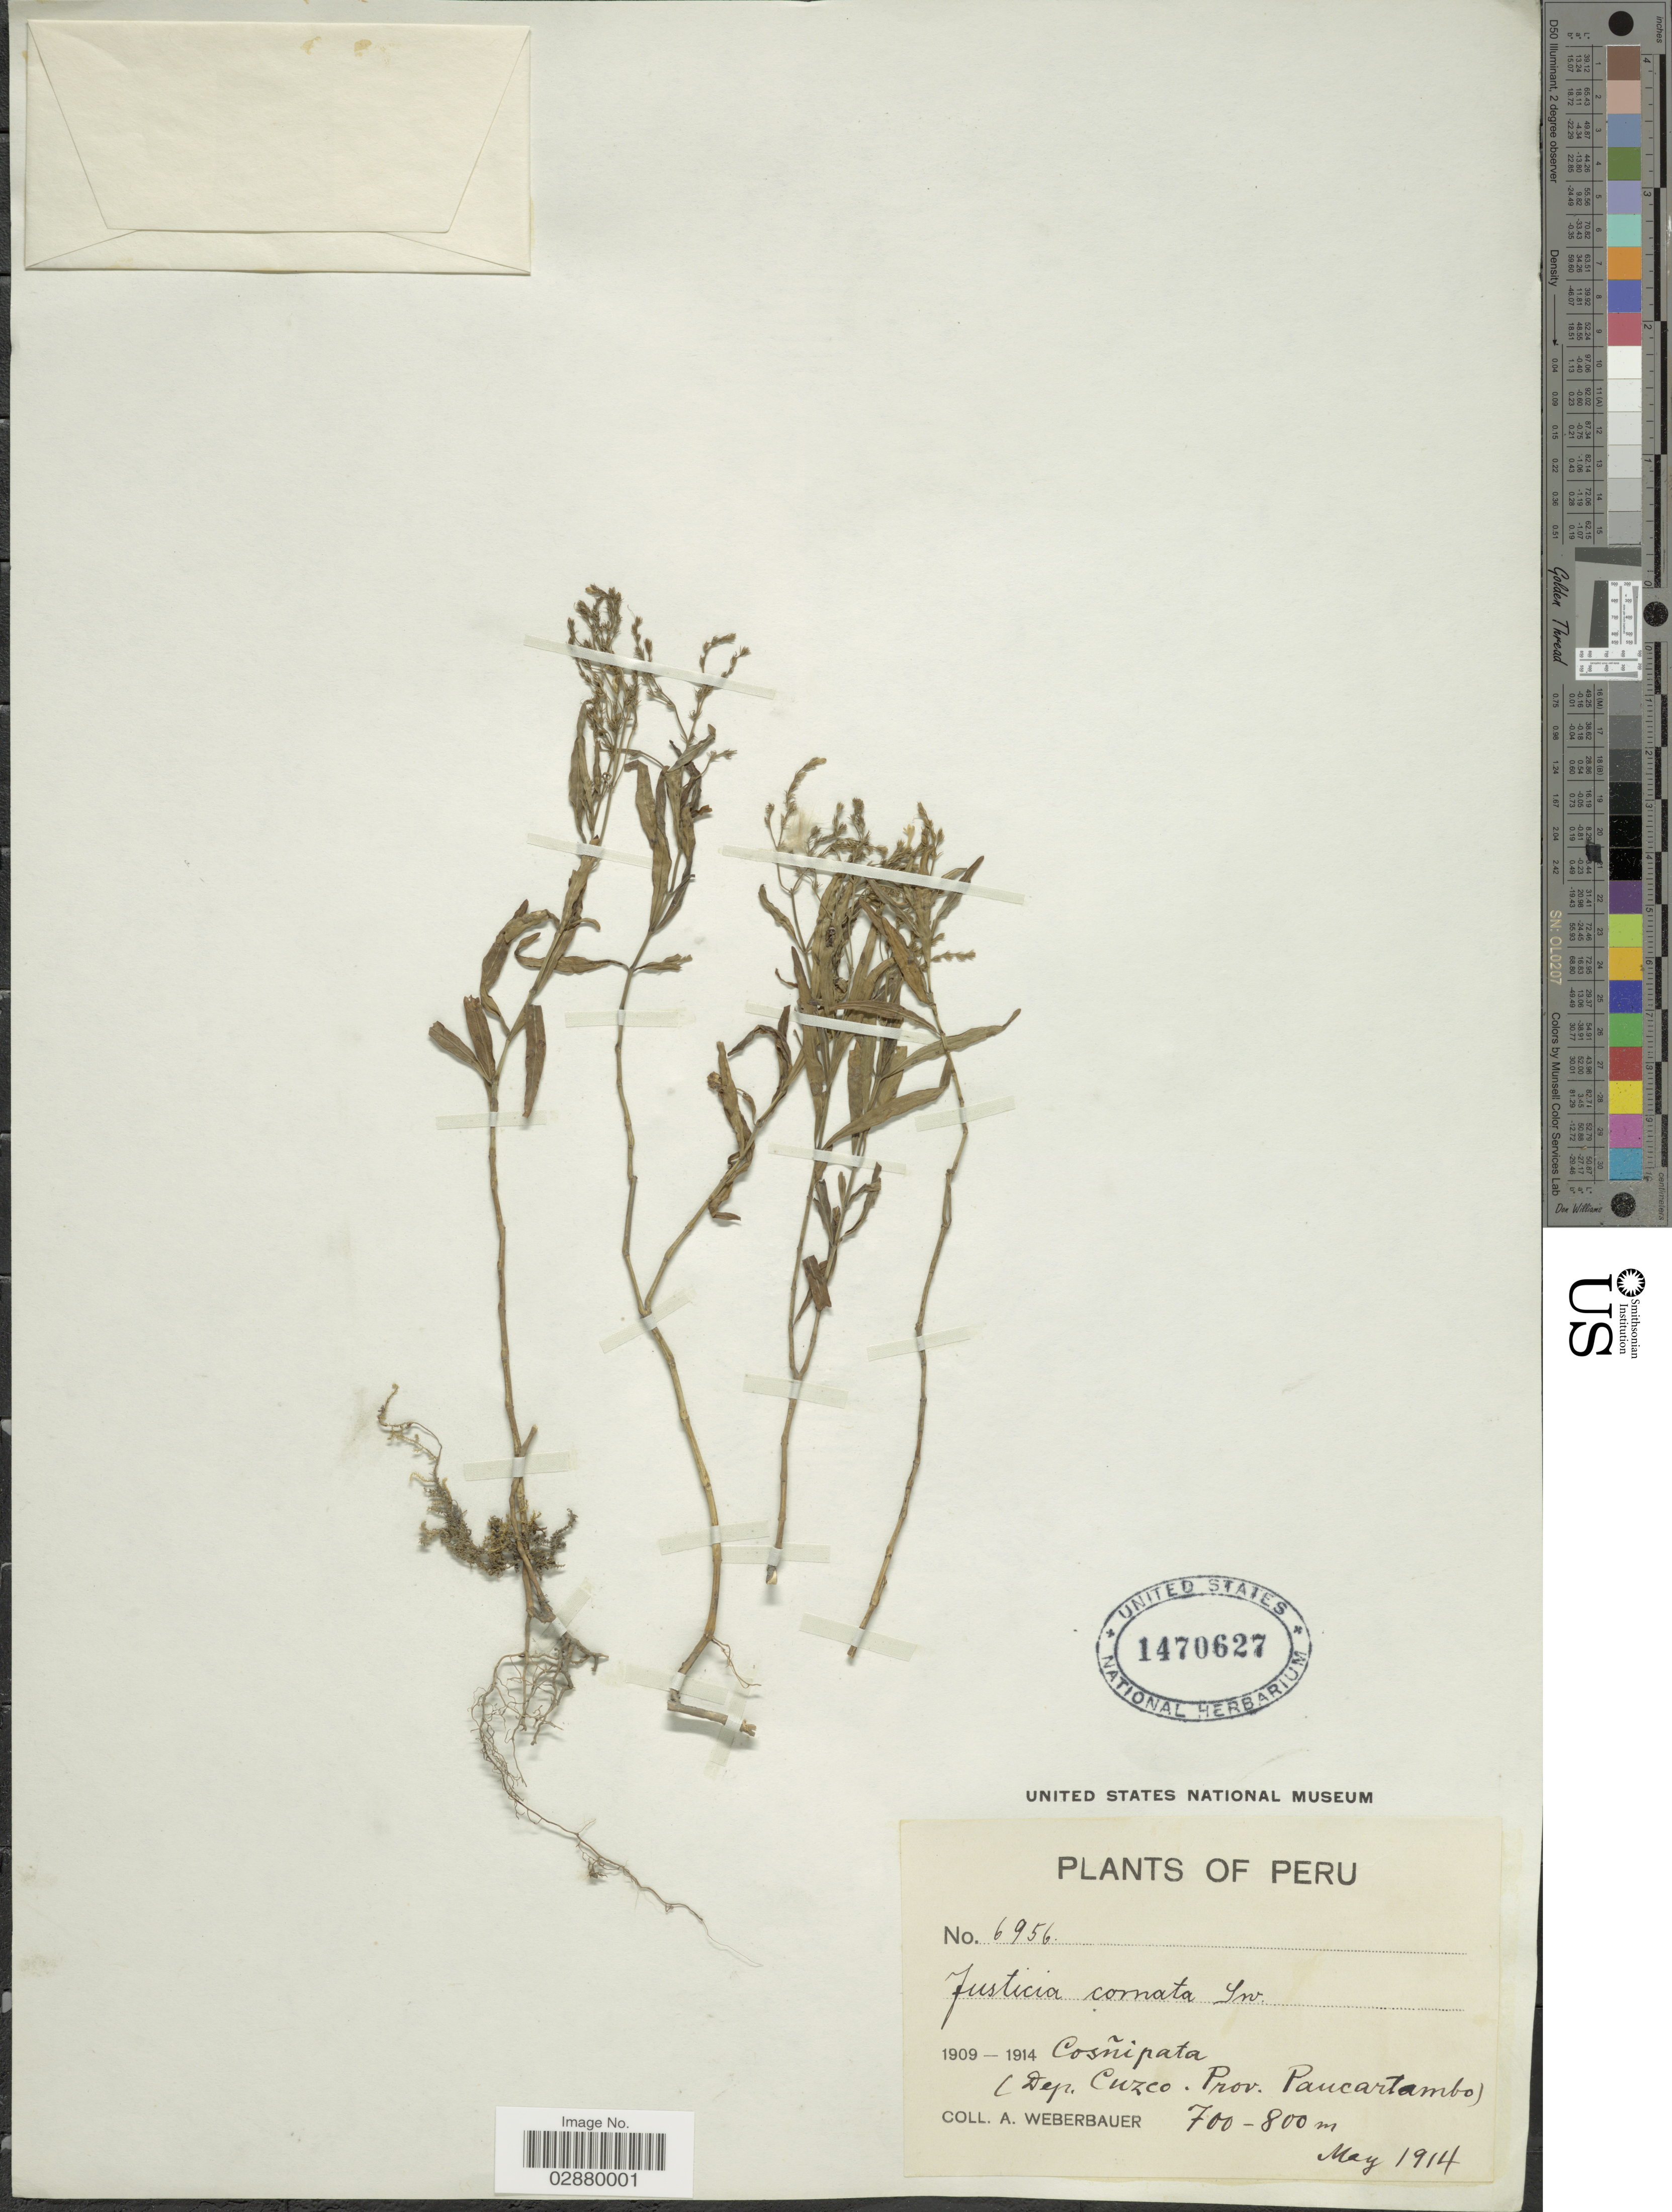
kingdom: Plantae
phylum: Tracheophyta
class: Magnoliopsida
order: Lamiales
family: Acanthaceae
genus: Justicia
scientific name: Justicia pectoralis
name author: Jacq.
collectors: A. Weberbauer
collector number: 6956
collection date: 1914-05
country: Peru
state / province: Cusco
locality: Cosñipata (Dep. Cuzco. Prov. Paucartambo).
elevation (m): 700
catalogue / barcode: US 1470627